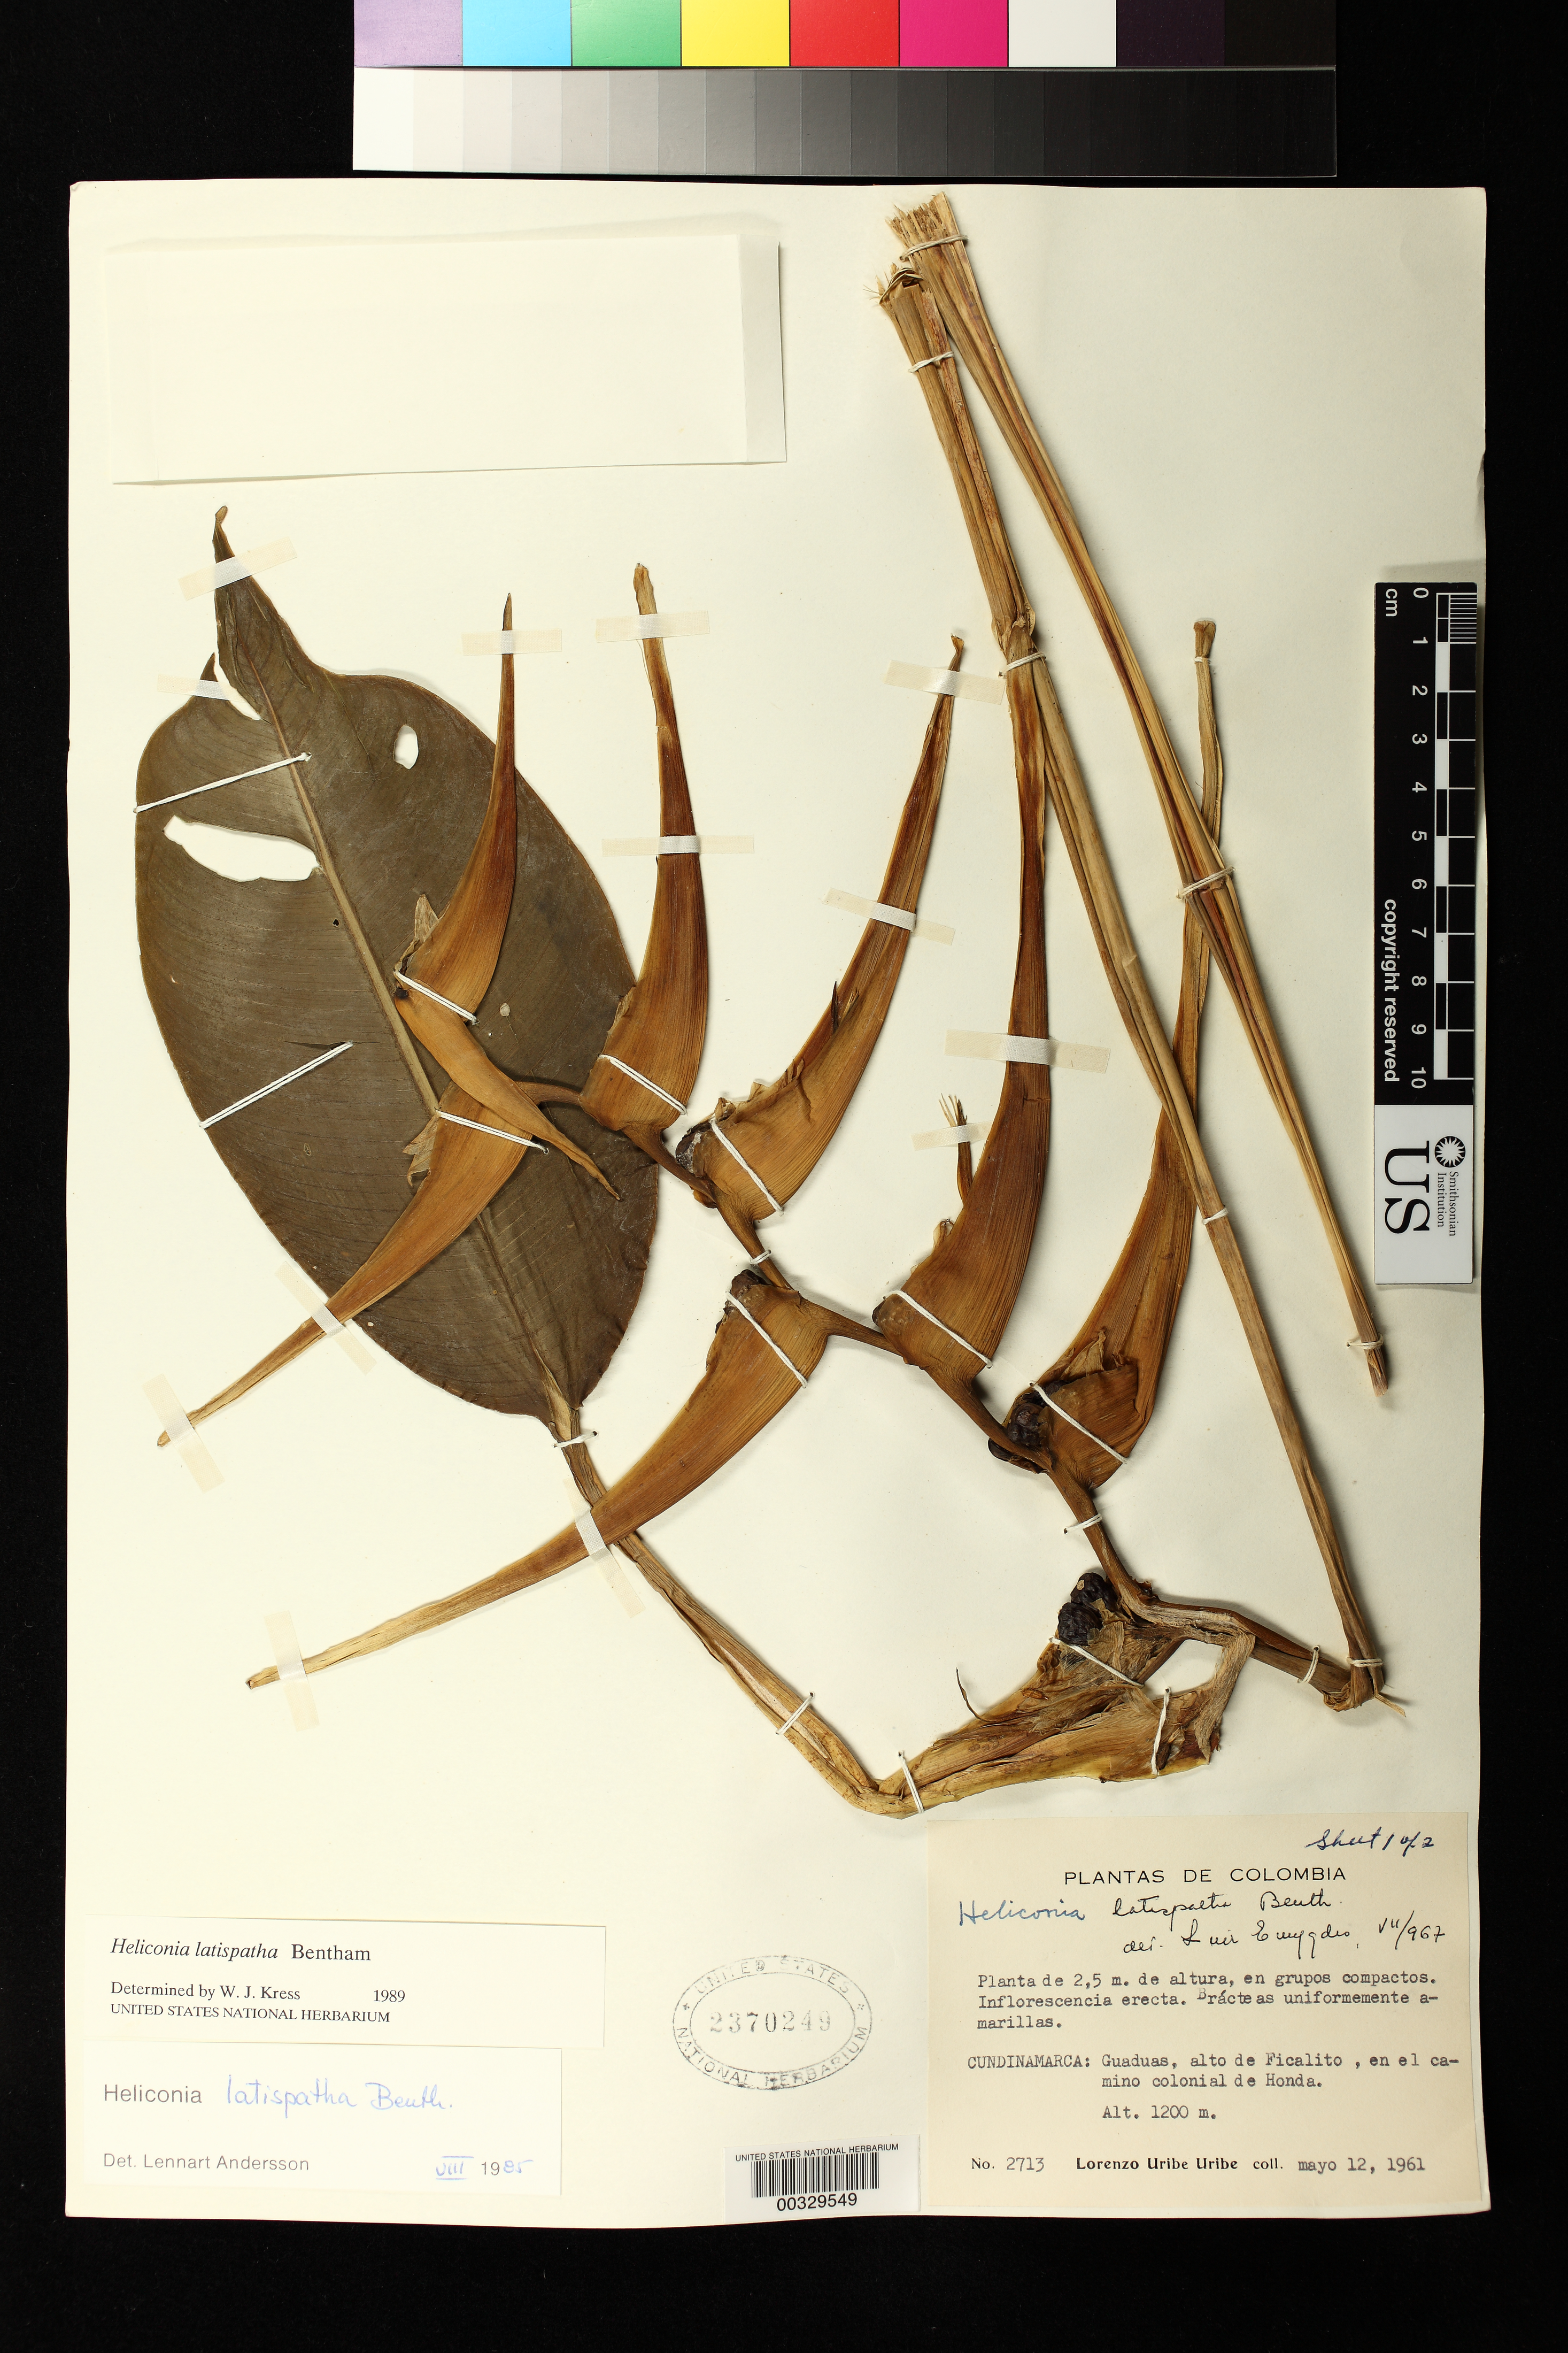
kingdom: Plantae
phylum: Tracheophyta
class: Liliopsida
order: Zingiberales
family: Heliconiaceae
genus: Heliconia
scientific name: Heliconia latispatha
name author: Benth.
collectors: L. Uribe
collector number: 2713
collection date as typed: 12 May 1961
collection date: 1961-05-12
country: Colombia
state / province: Cundinamarca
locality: Guaduas, Alto de Ficalito, on the colonial road from Honda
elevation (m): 1200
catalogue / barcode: US 2370249